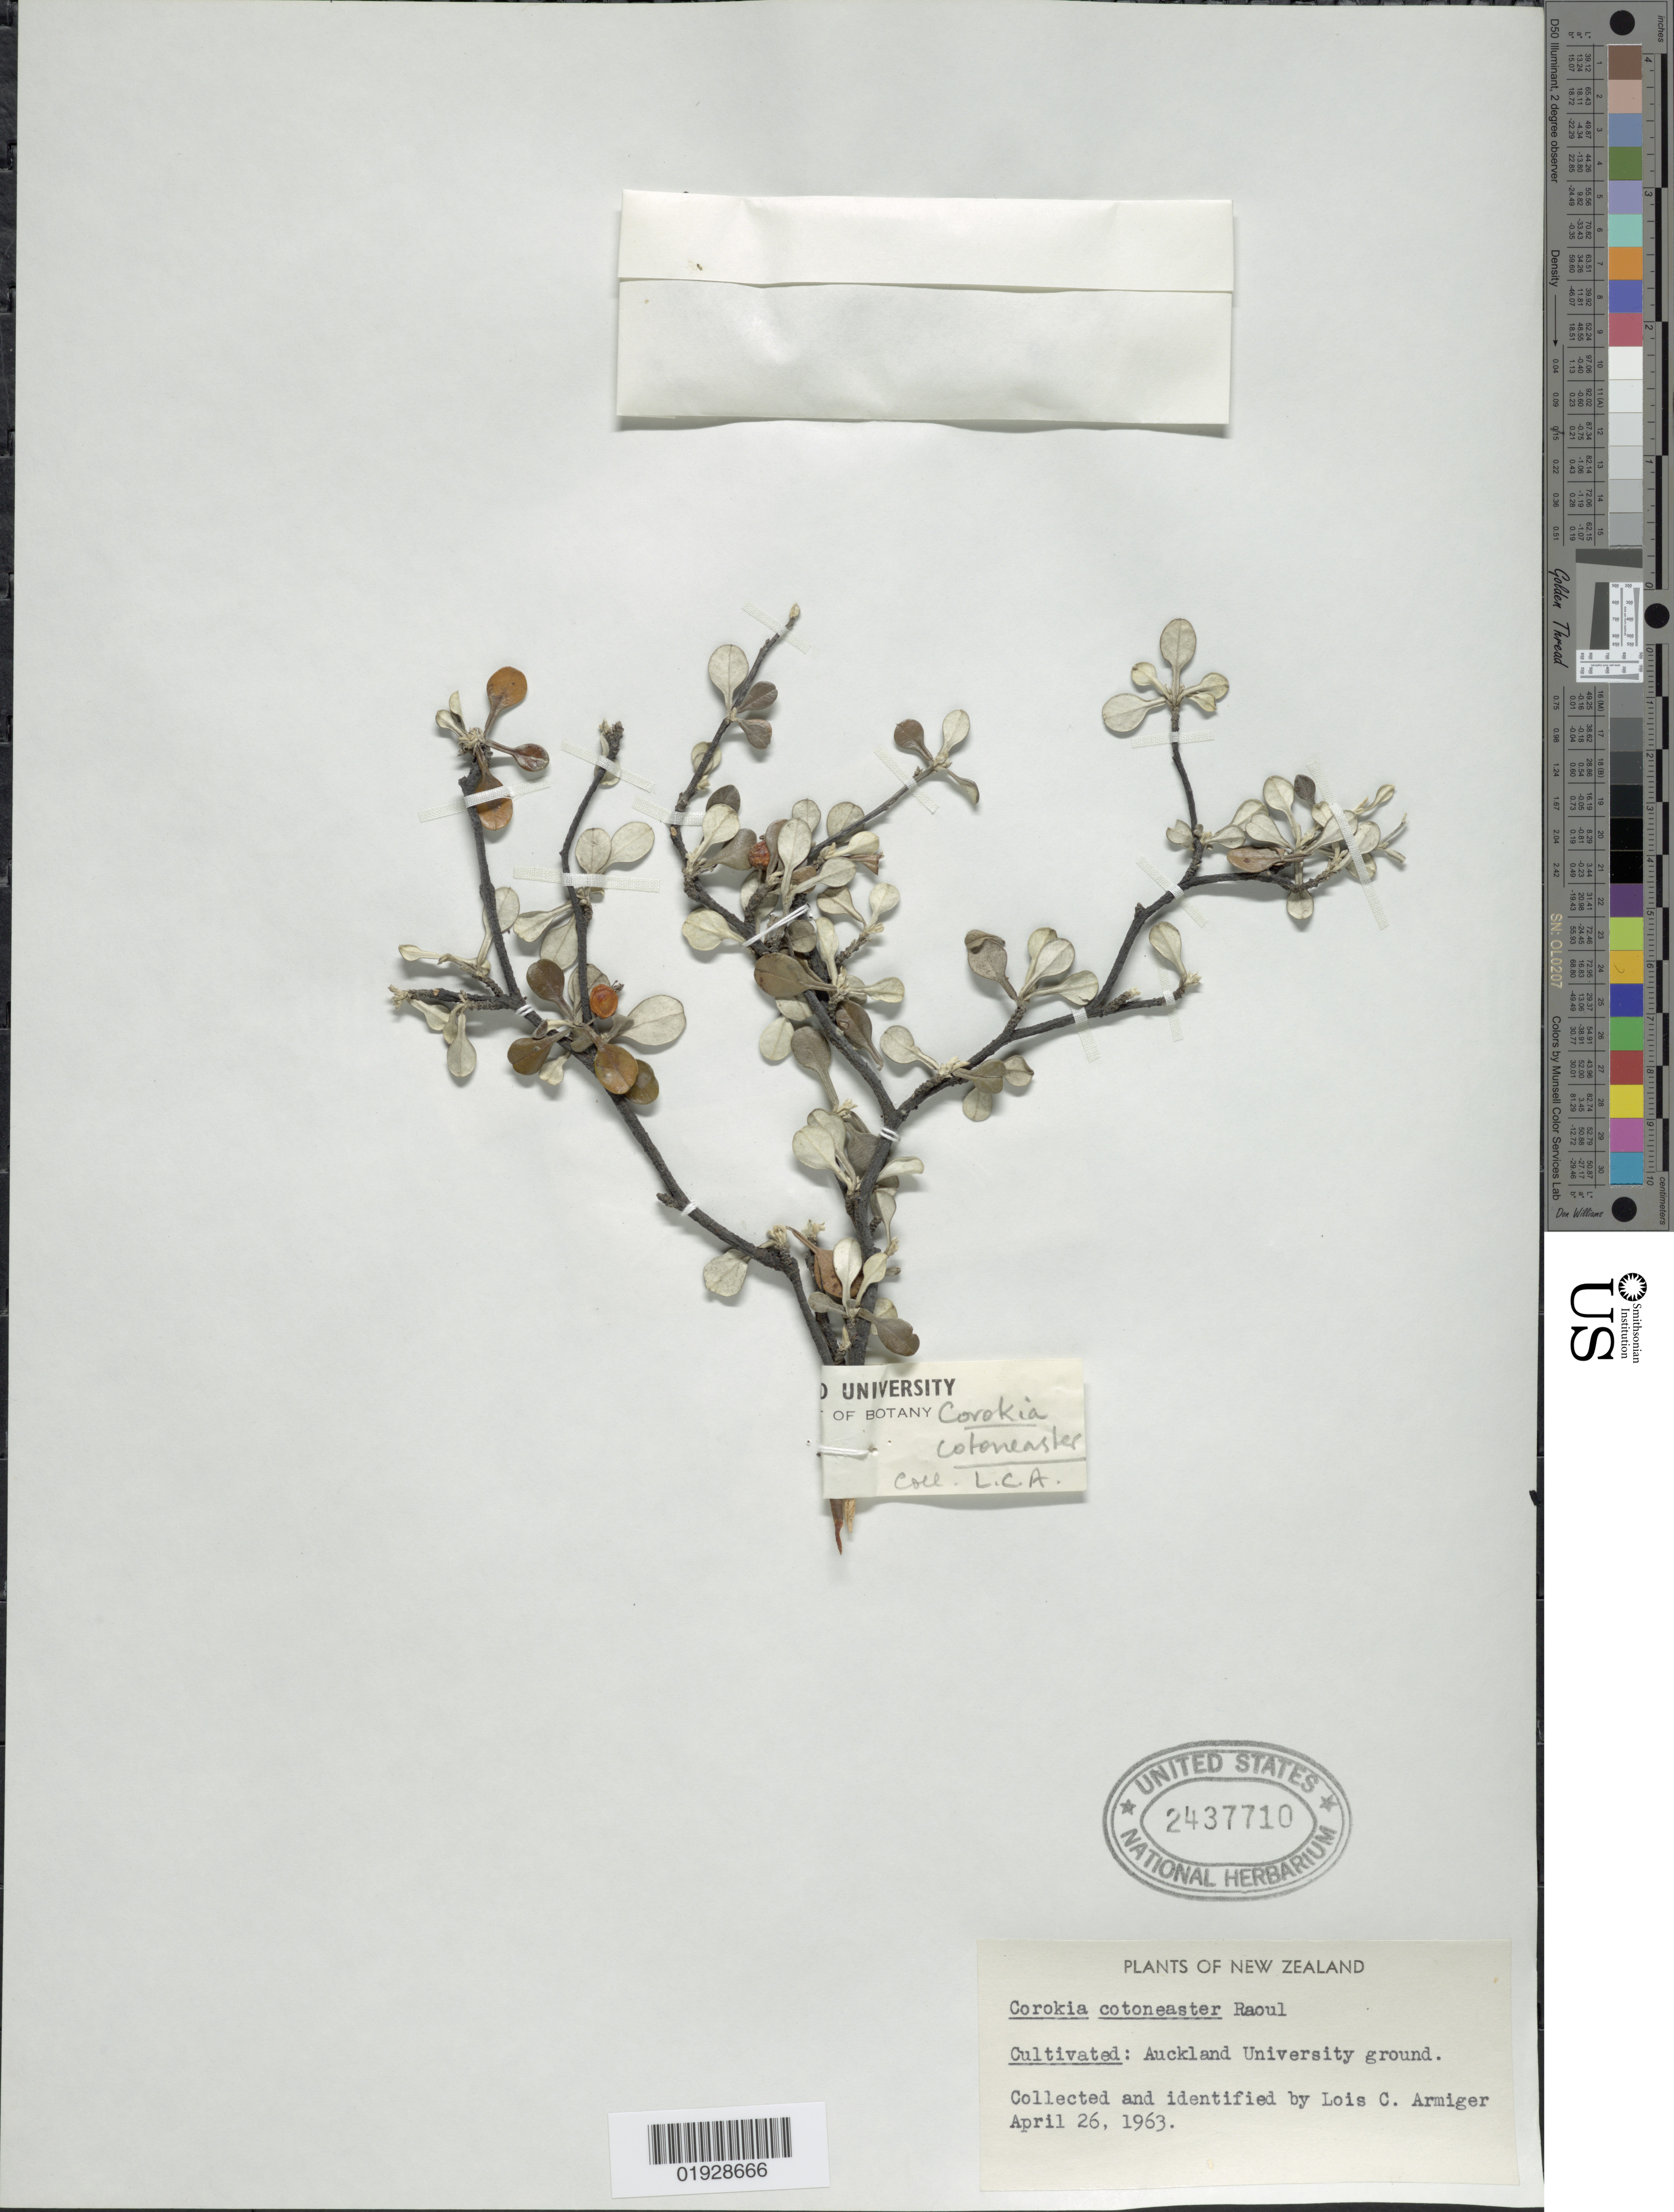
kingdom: Plantae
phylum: Tracheophyta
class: Magnoliopsida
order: Asterales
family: Argophyllaceae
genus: Corokia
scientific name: Corokia cotoneaster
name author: Raoul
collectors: L. Armiger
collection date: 1963-04-26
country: New Zealand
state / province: Auckland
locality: Auckland University ground.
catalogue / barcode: US 2437710